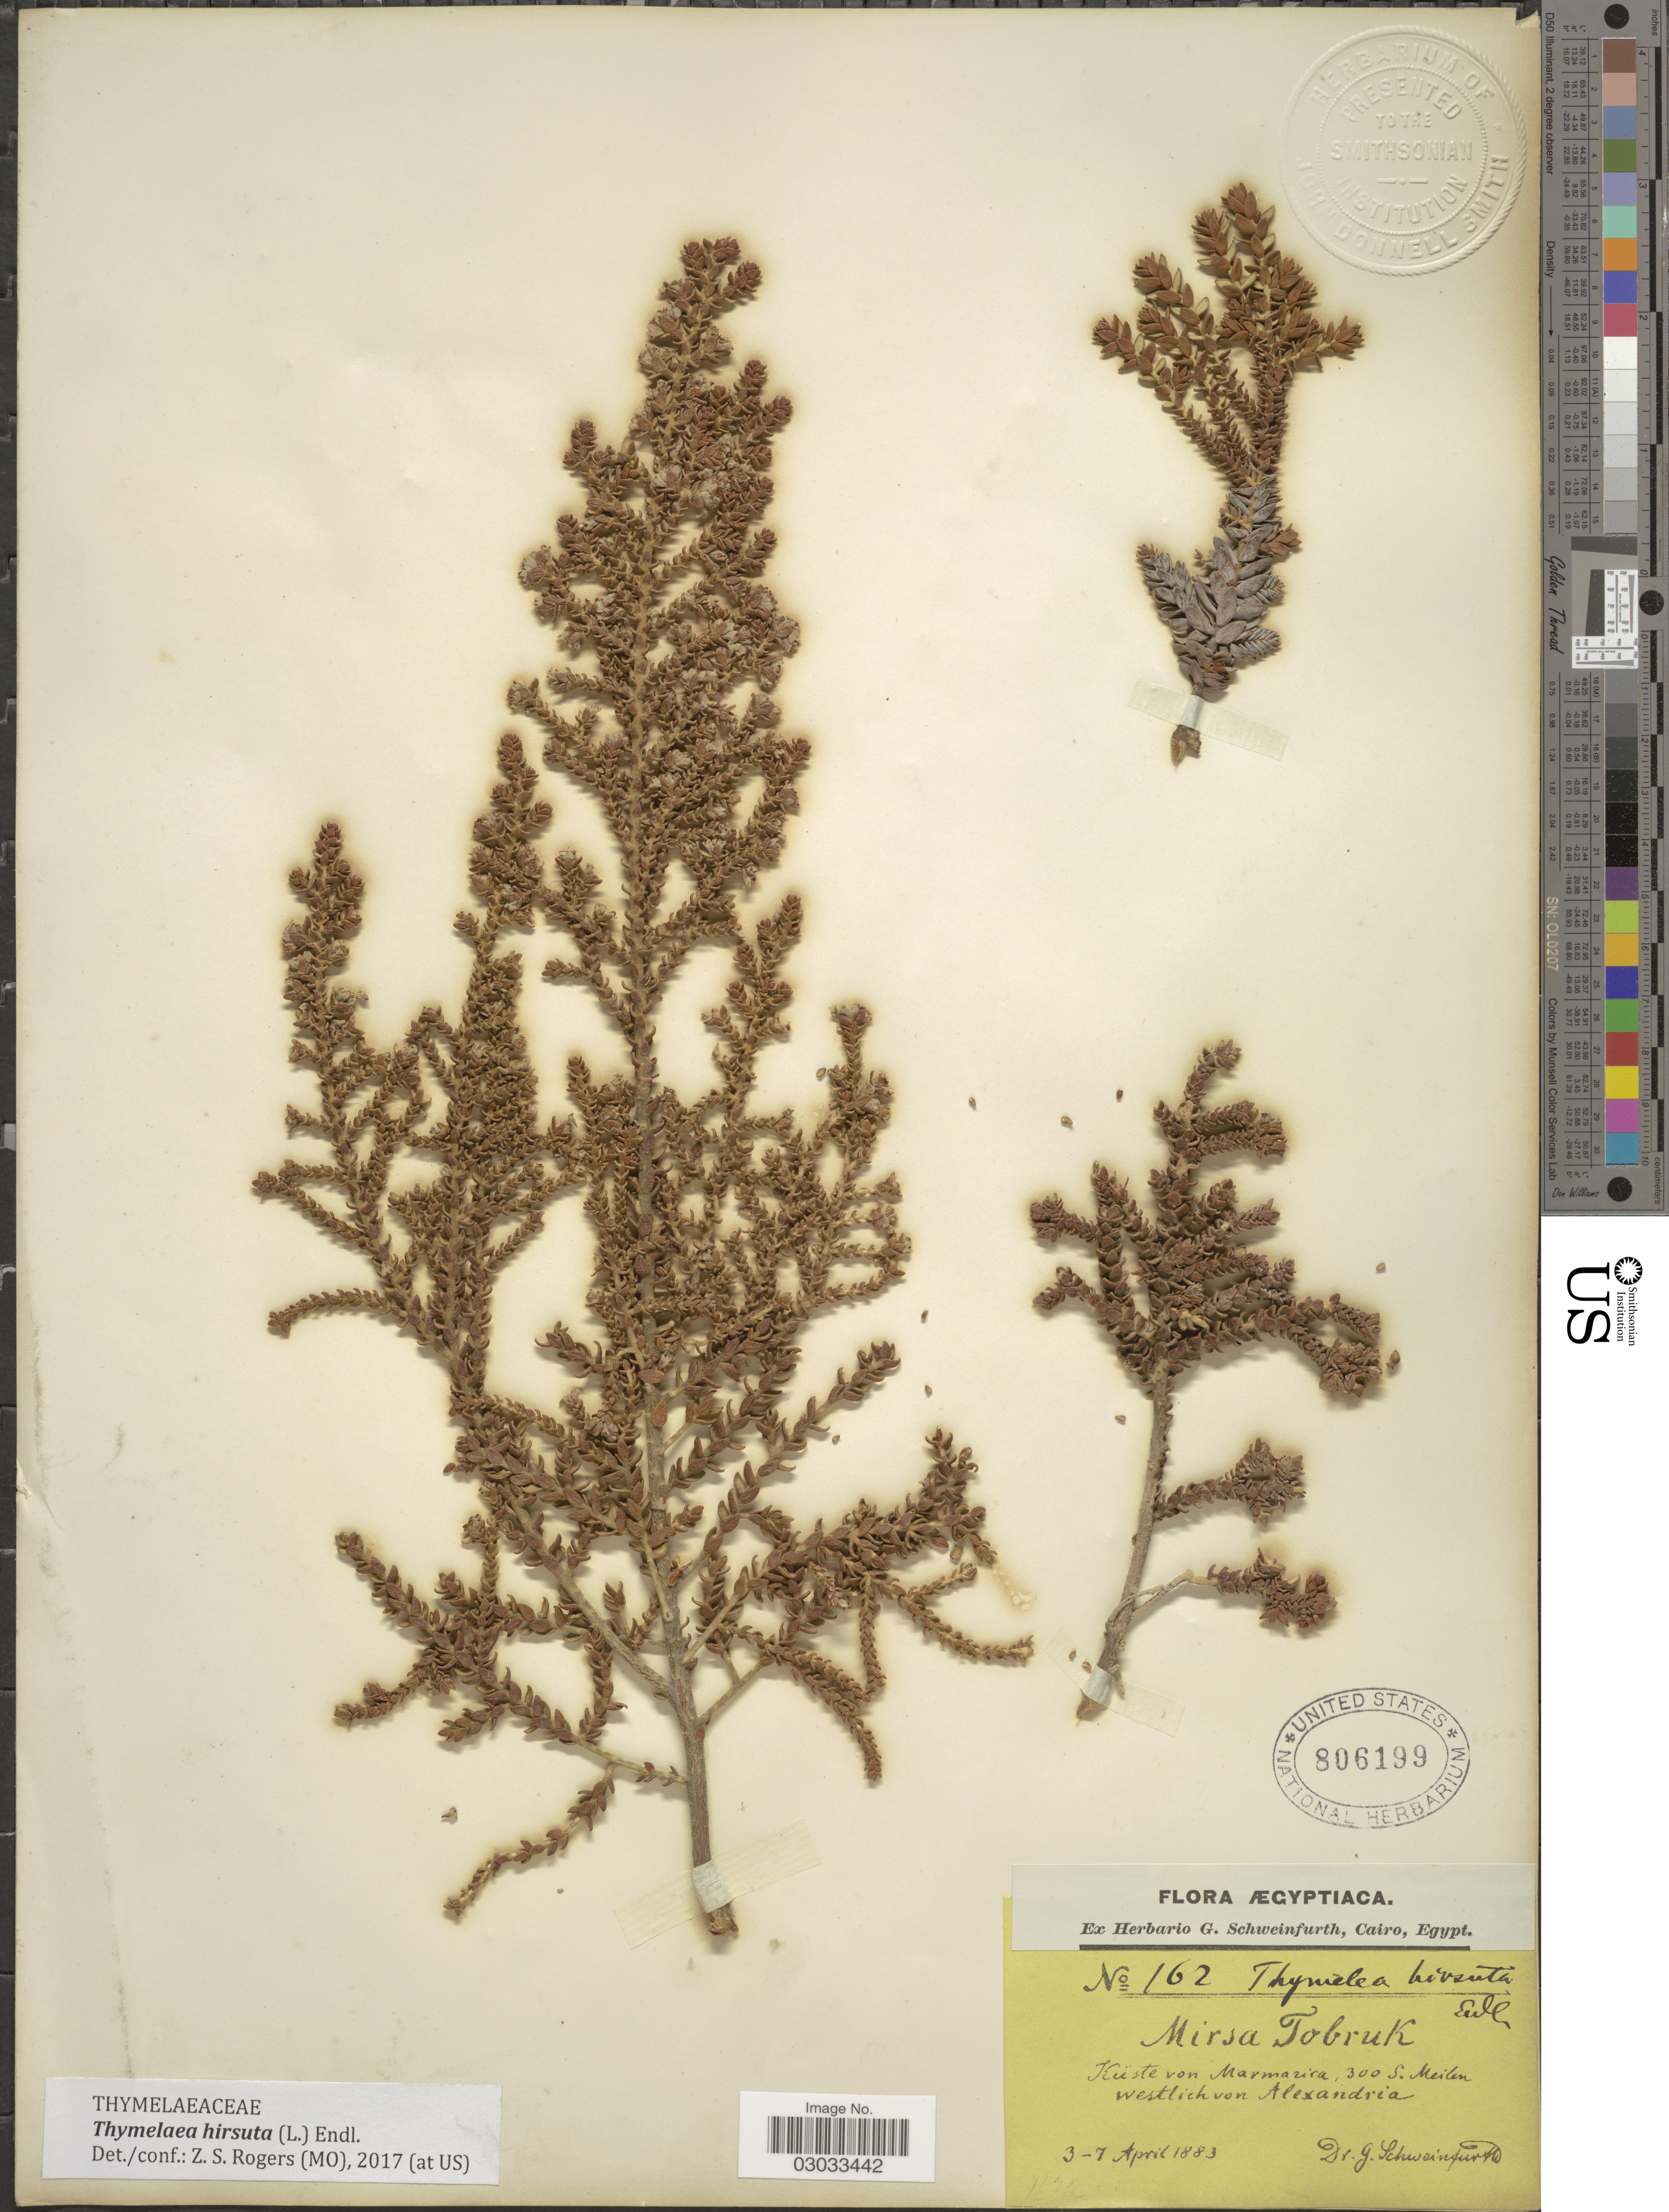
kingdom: Plantae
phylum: Tracheophyta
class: Magnoliopsida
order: Malvales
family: Thymelaeaceae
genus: Thymelaea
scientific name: Thymelaea hirsuta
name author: (L.) Endl.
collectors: G. A. Schweinfurth (herbarium)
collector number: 162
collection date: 1883-04-03/1883-04-07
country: Egypt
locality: Küste von Marmazira, 300 S. Meilen westlich von Alexandria.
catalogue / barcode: US 806199